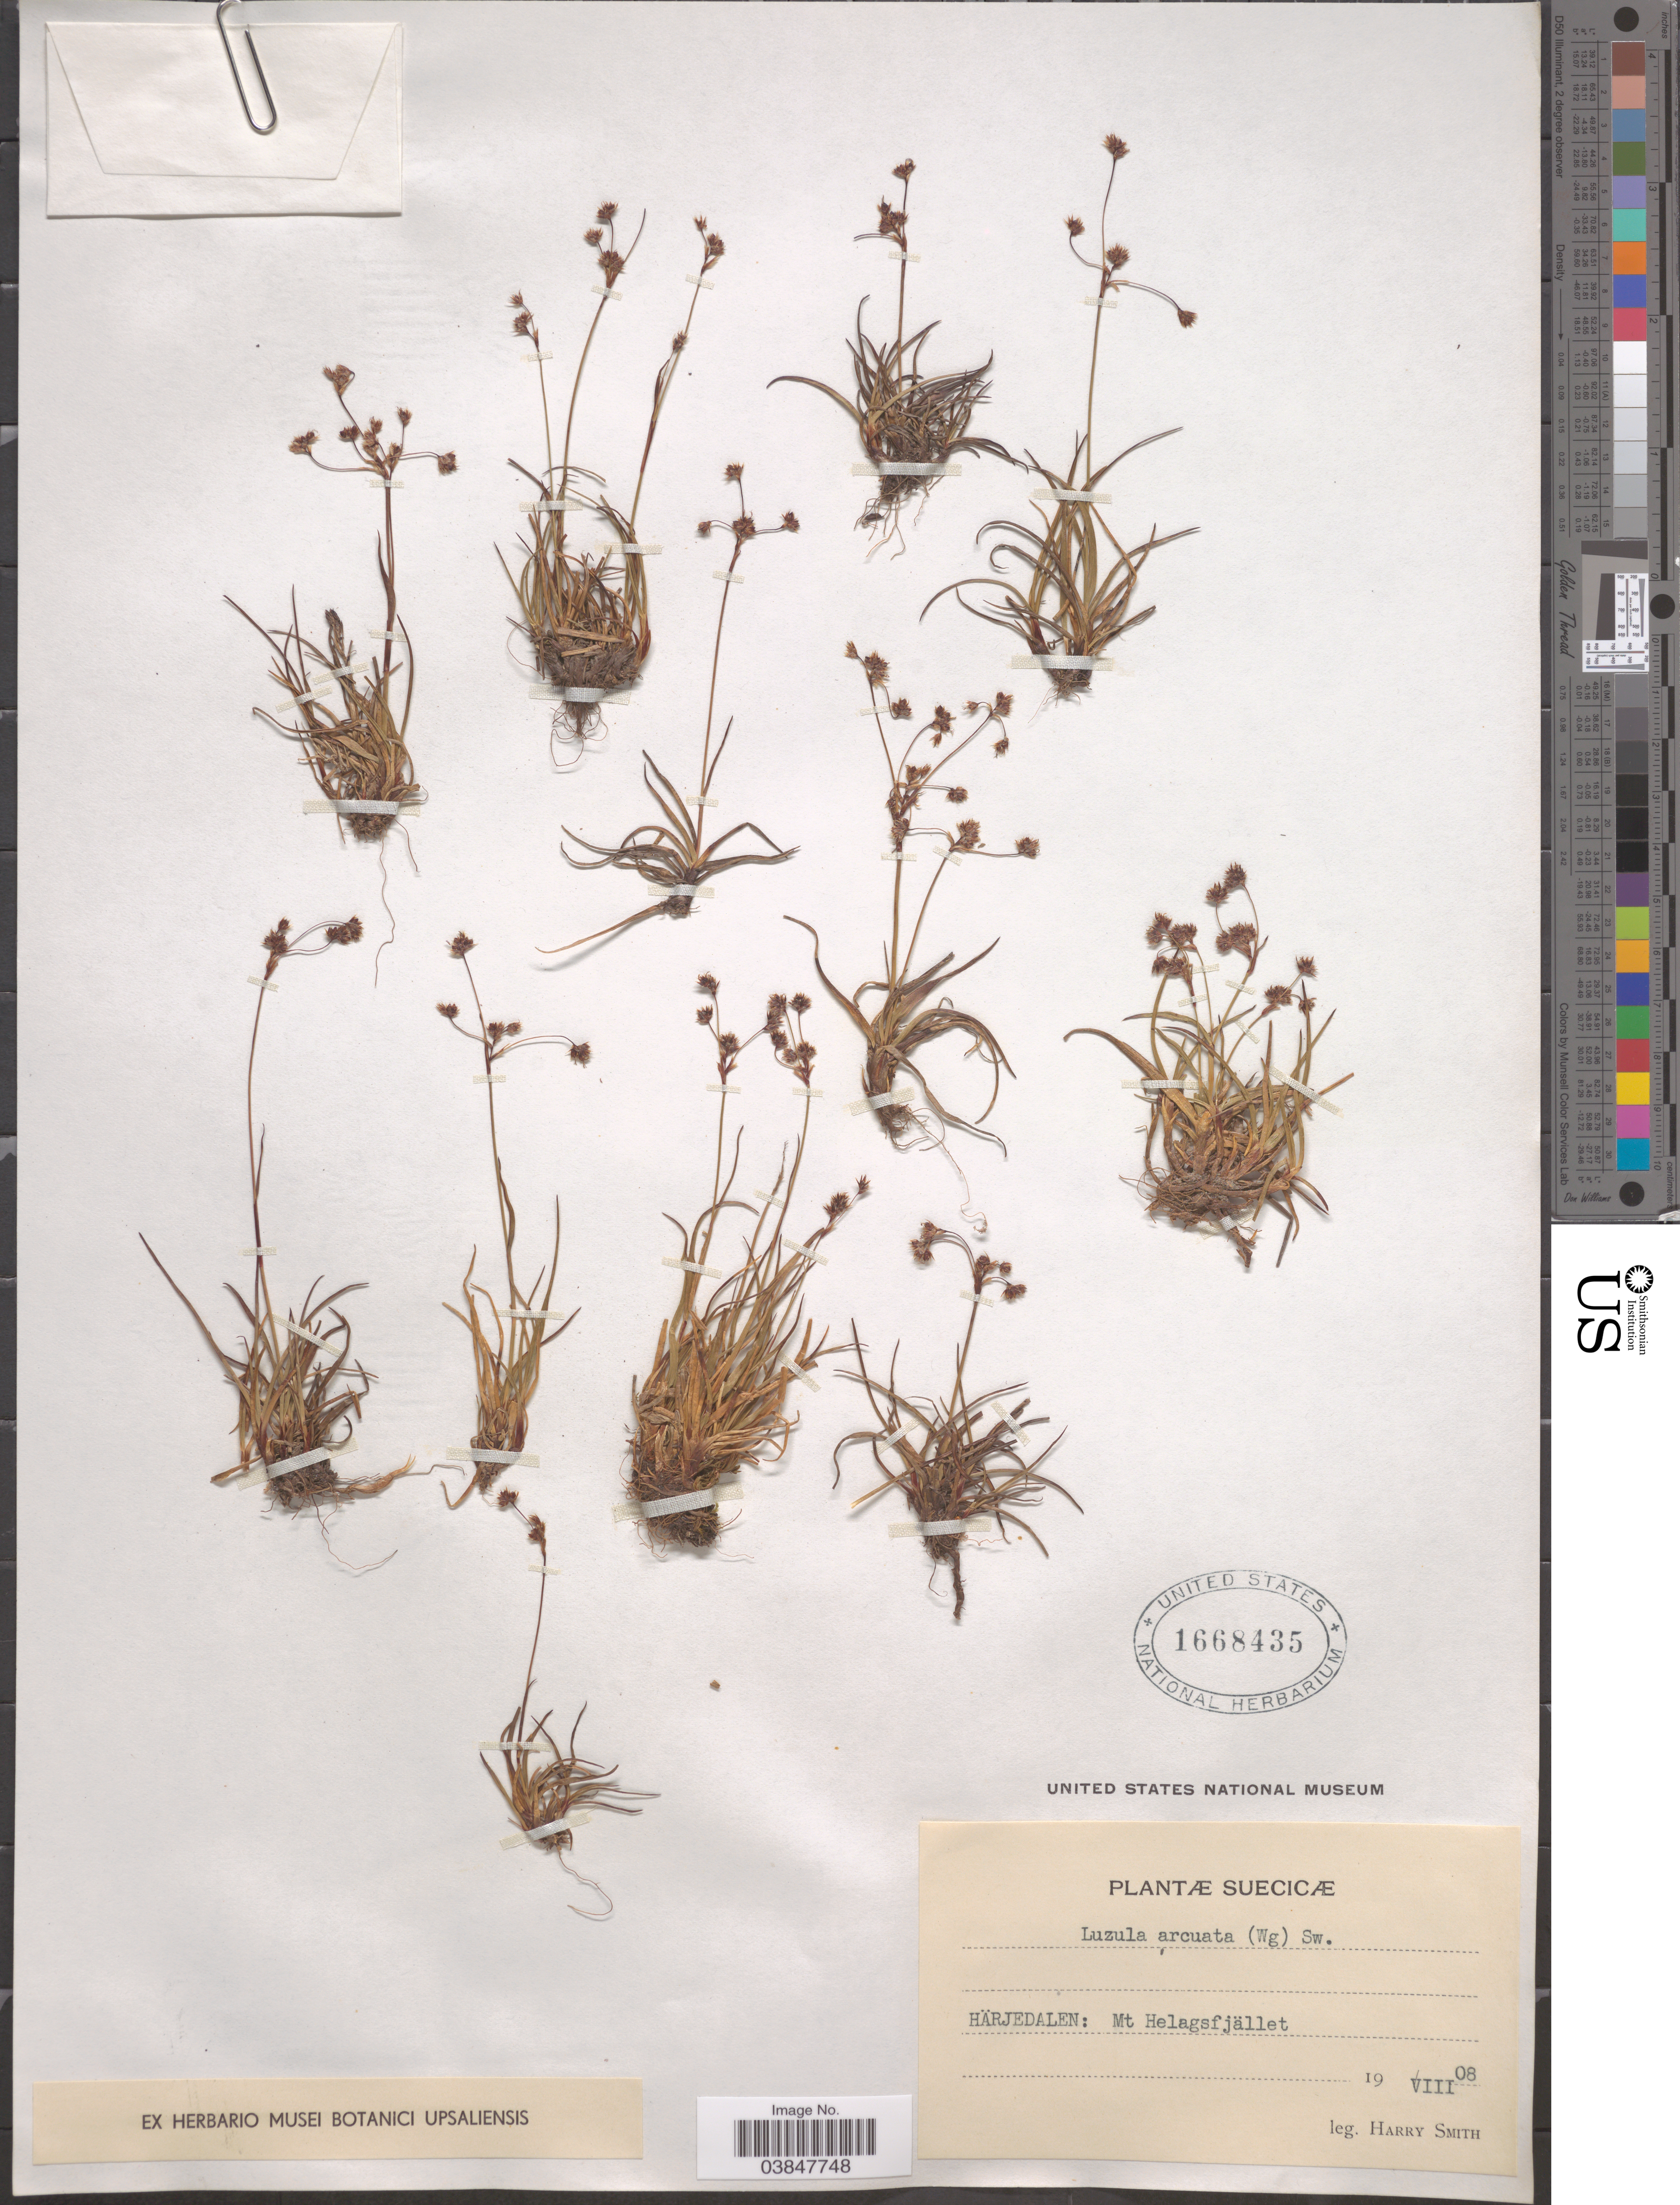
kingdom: Plantae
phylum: Tracheophyta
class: Liliopsida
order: Poales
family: Juncaceae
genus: Luzula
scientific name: Luzula arcuata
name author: (Wahlenb.) Sw.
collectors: H. Smith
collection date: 1908-08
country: Sweden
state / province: Jamtland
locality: Suecicæ. Härjedalen: Mt Helagsfjället.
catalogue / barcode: US 1668435